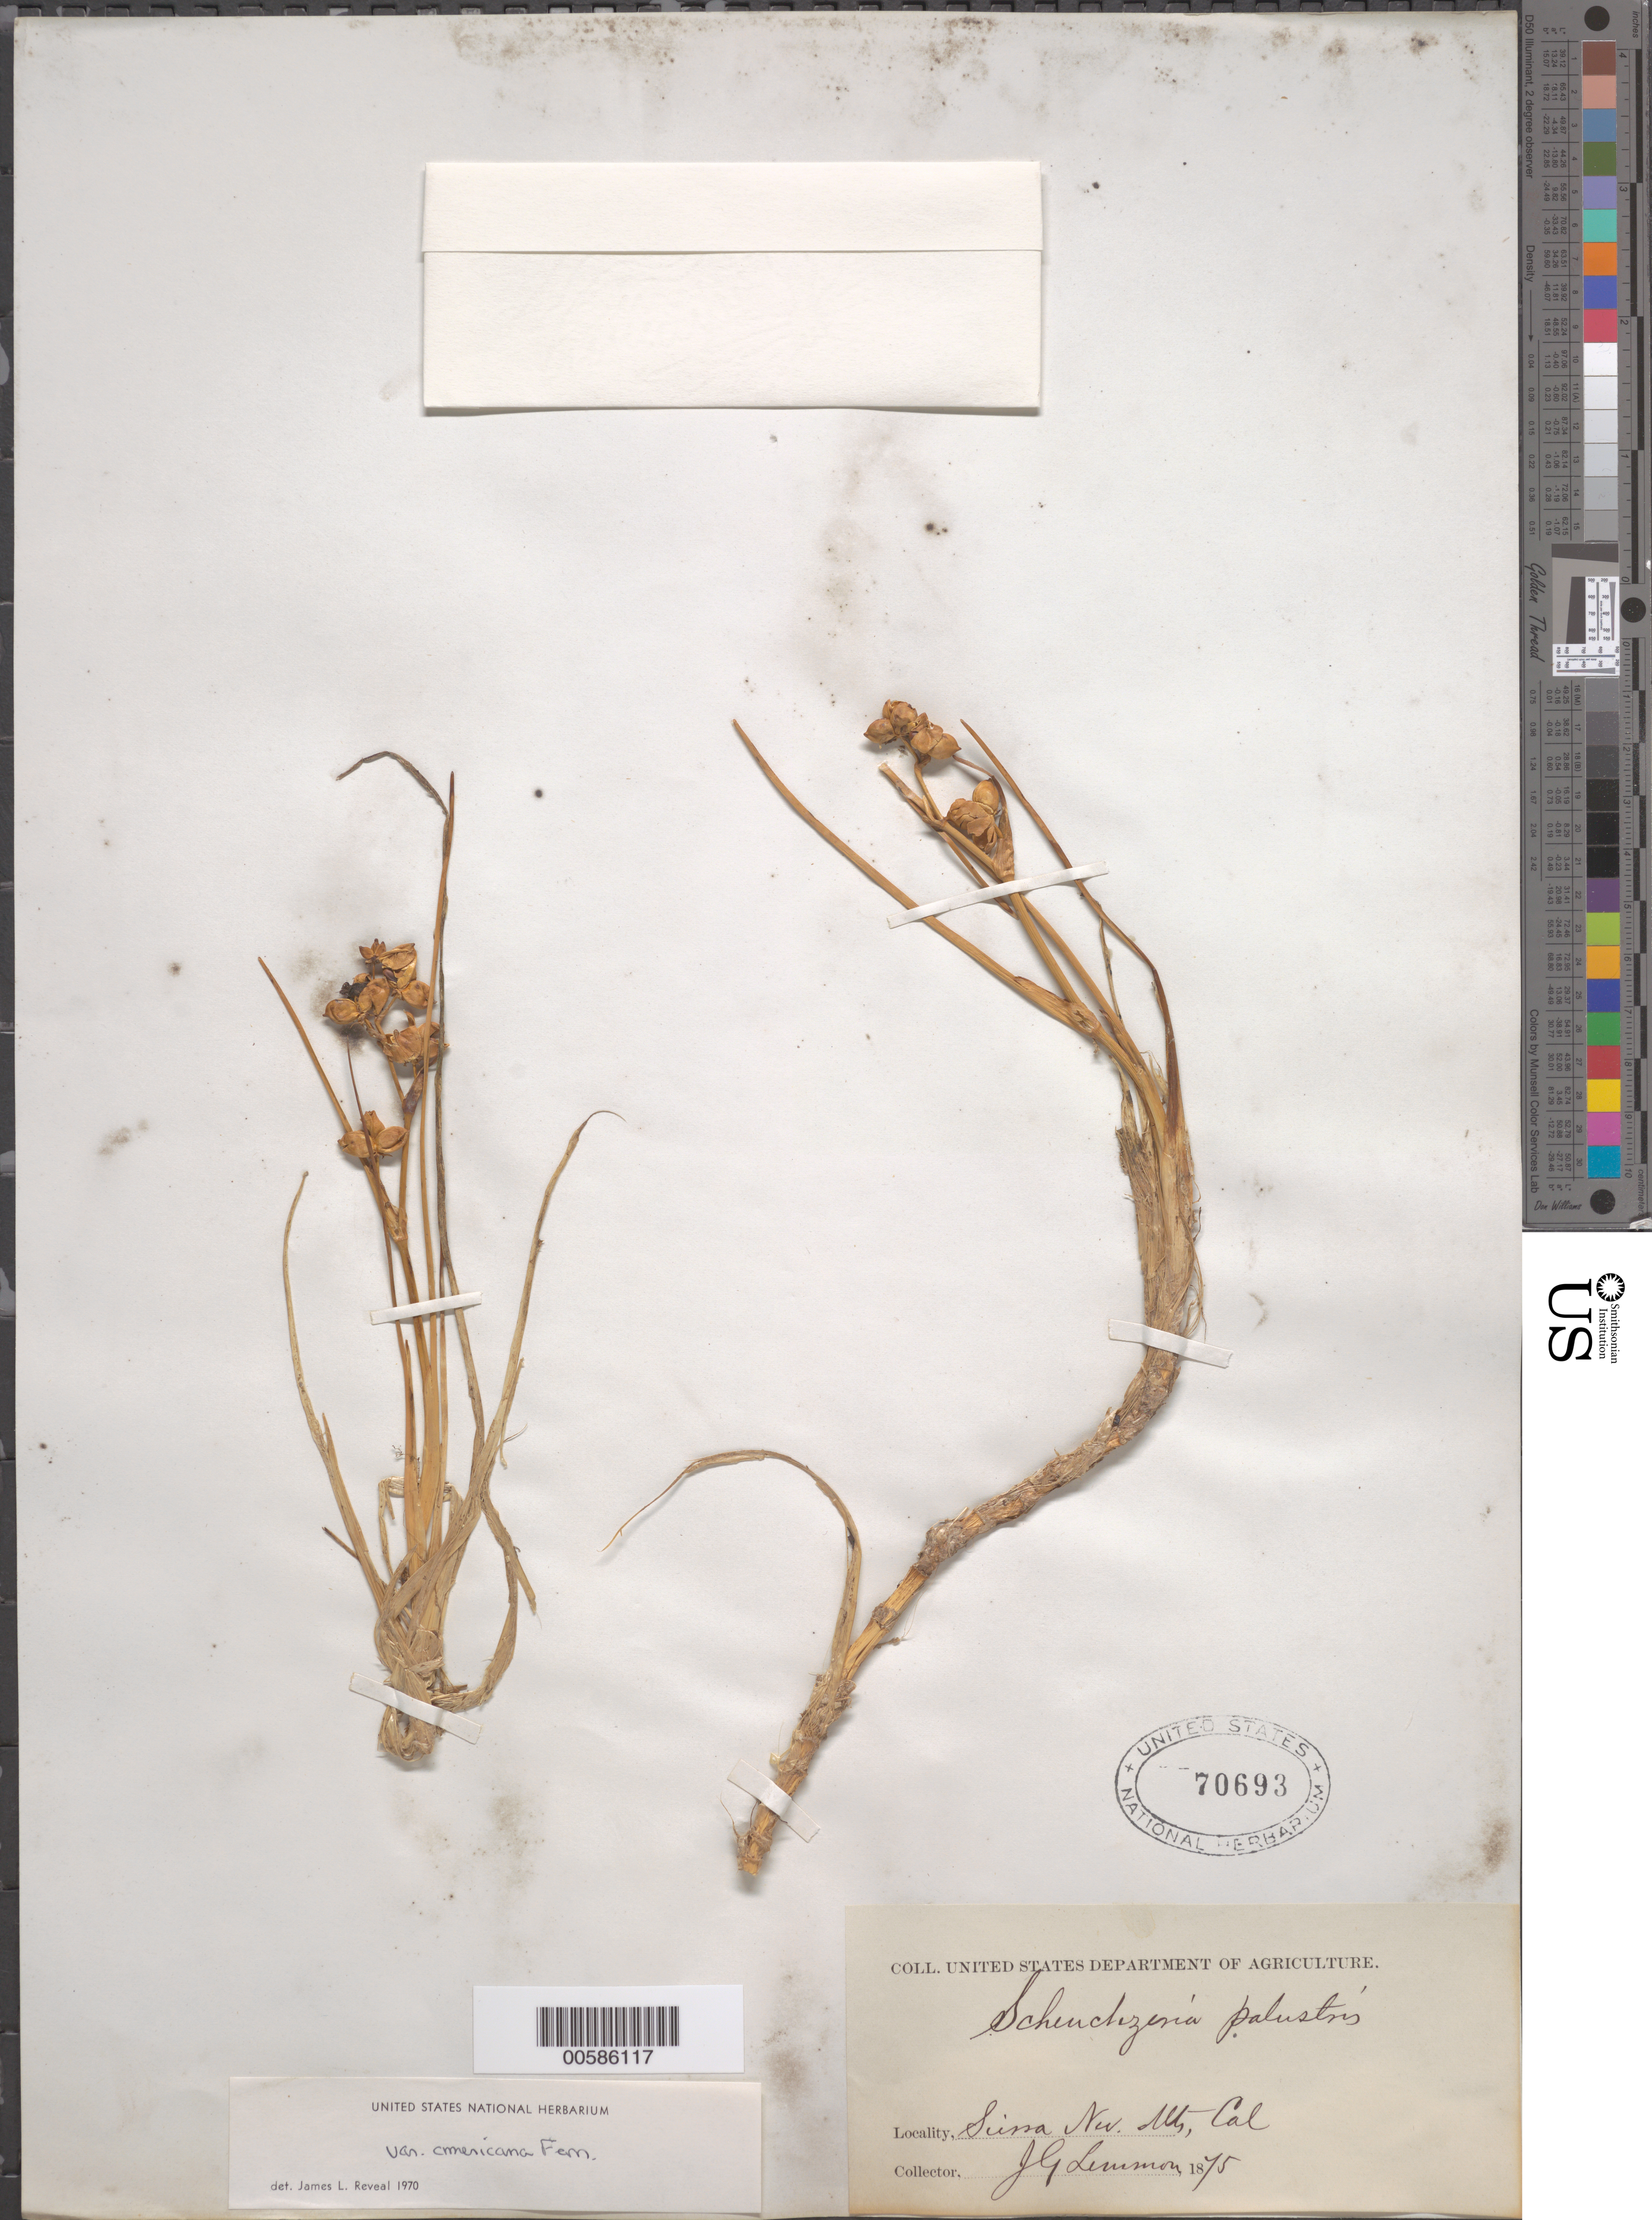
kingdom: Plantae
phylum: Tracheophyta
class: Liliopsida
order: Alismatales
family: Scheuchzeriaceae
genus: Scheuchzeria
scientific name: Scheuchzeria palustris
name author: L.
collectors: J. G. Lemmon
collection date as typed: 1875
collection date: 1875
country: United States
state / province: California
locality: Sierra Nevada Mts.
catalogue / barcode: US 70693